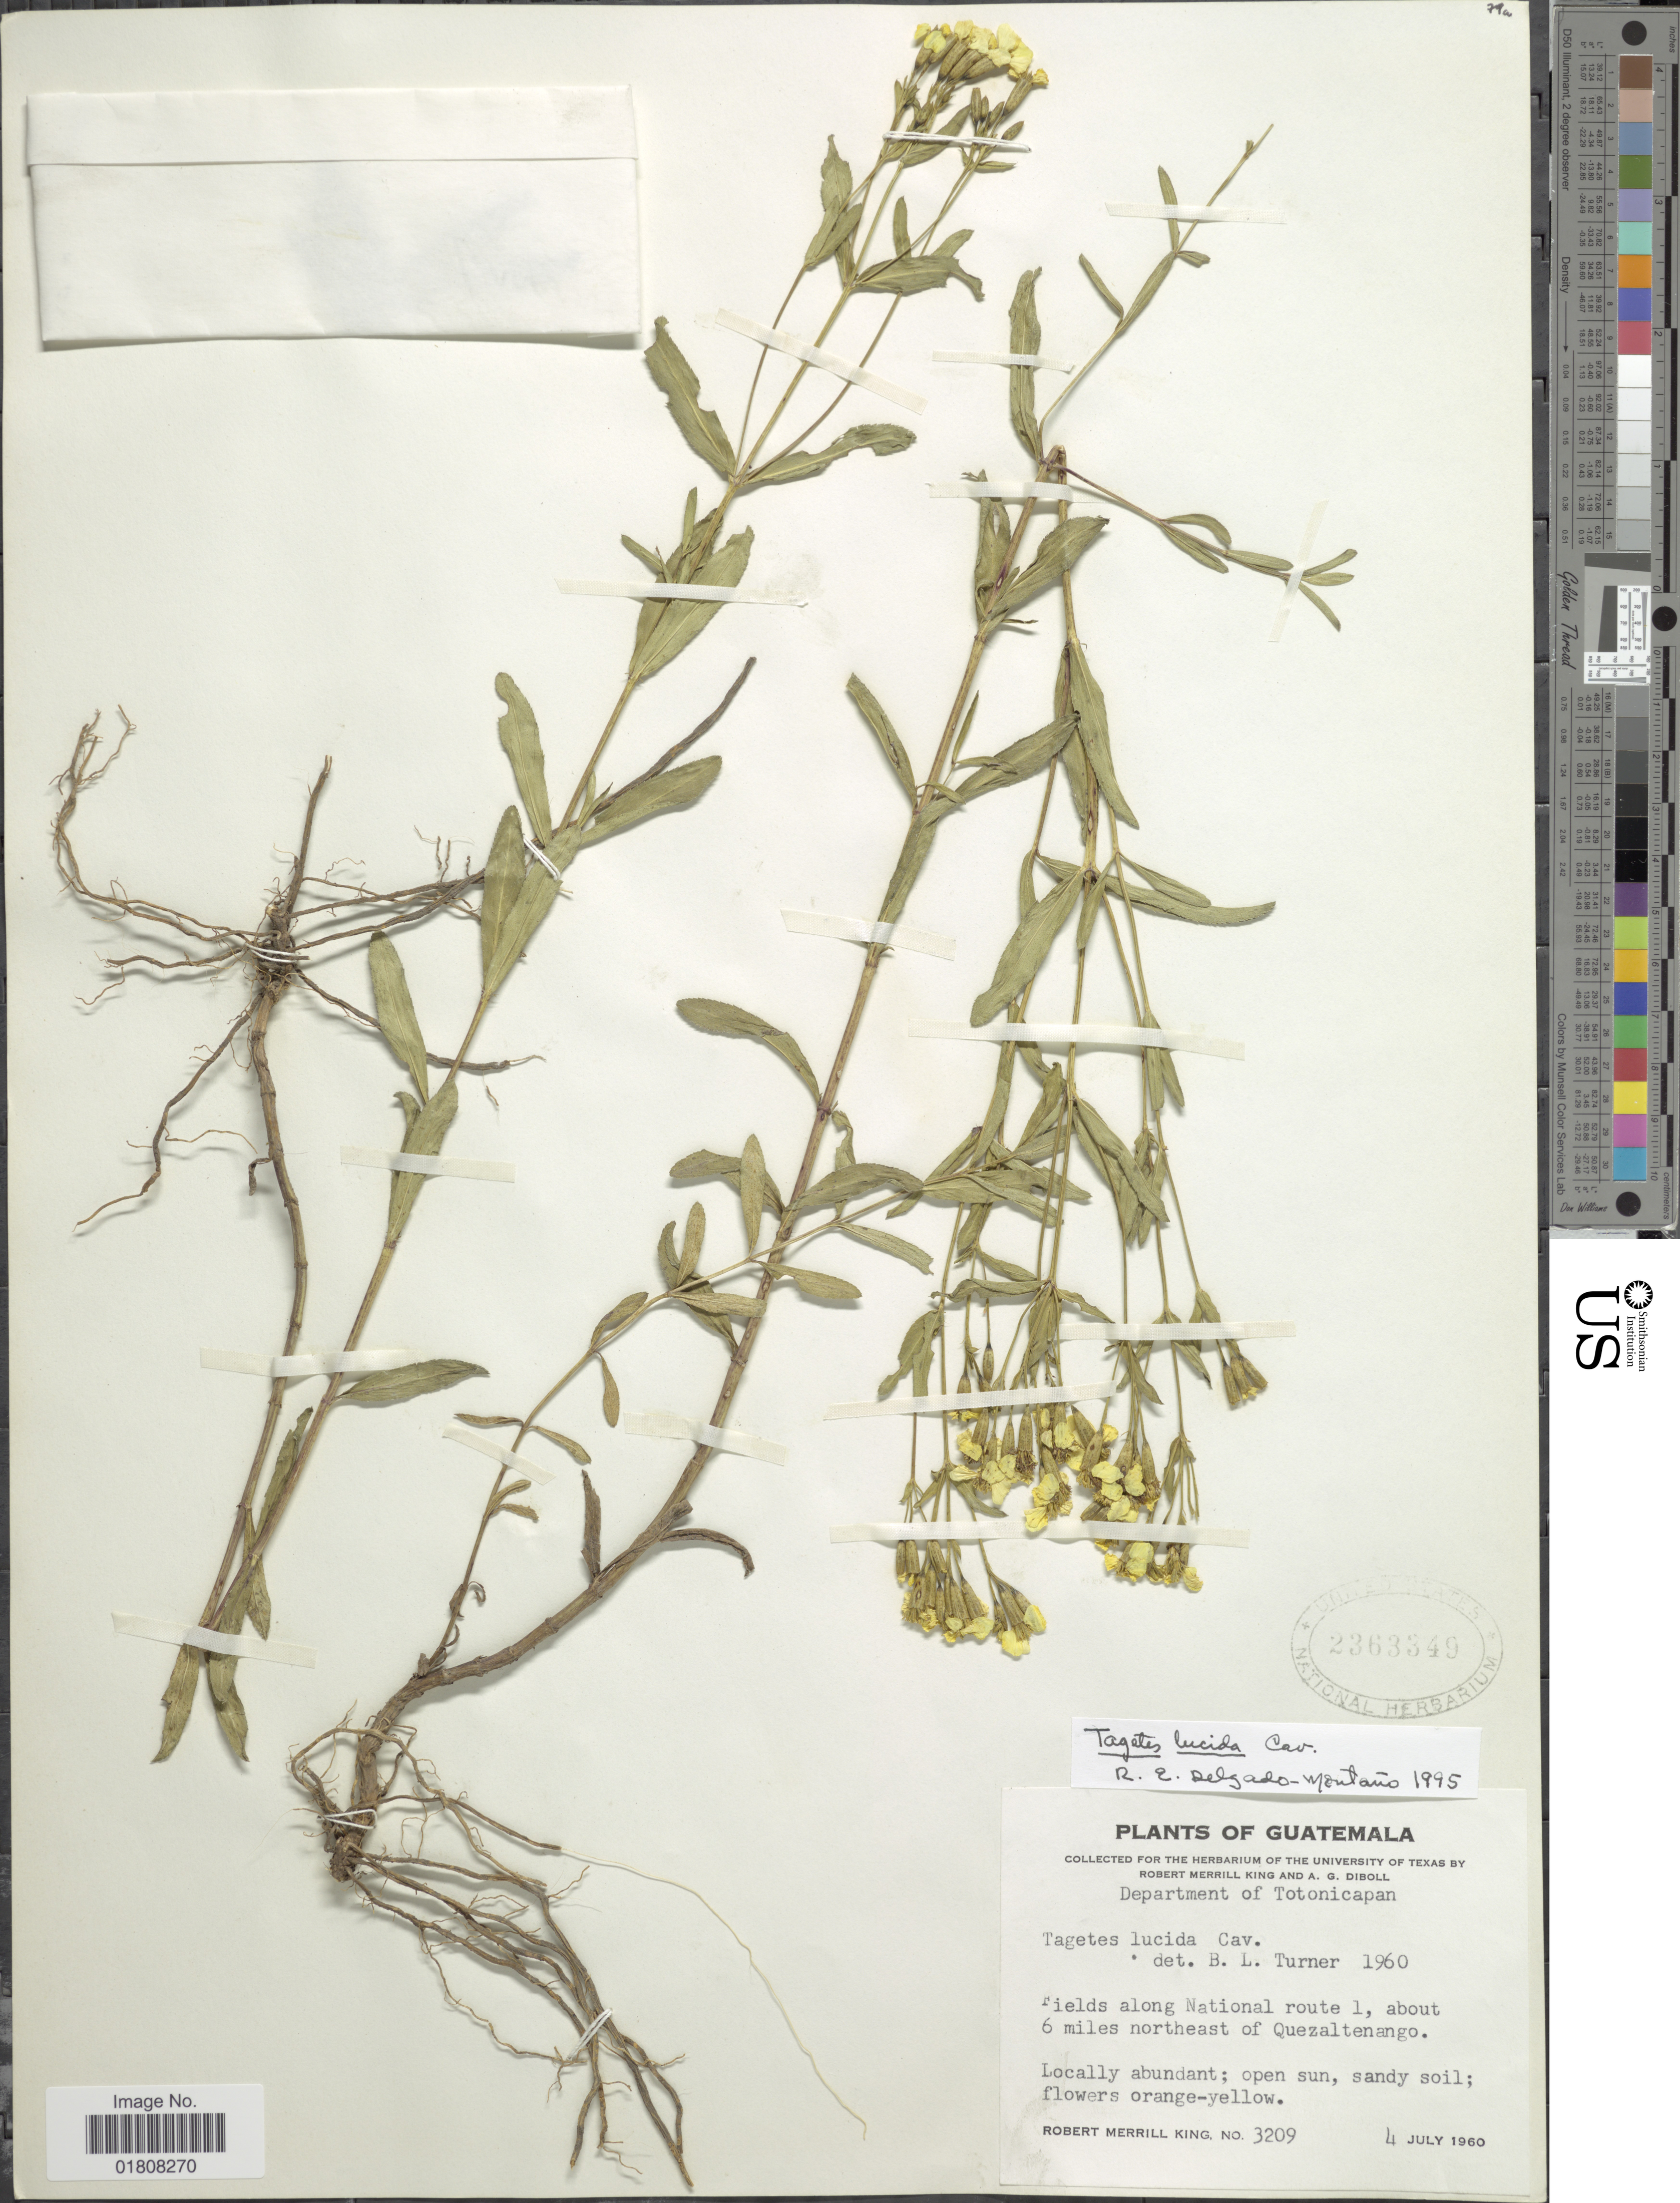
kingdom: Plantae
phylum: Tracheophyta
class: Magnoliopsida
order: Asterales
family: Asteraceae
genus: Tagetes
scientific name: Tagetes lucida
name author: Cav.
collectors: R. M. King & A. Diboll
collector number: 3209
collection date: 1960-07-04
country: Guatemala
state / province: Totonicapan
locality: Fiels along National route 1, about 6 miles northeast of Quezaltenango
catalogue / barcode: US 2363349